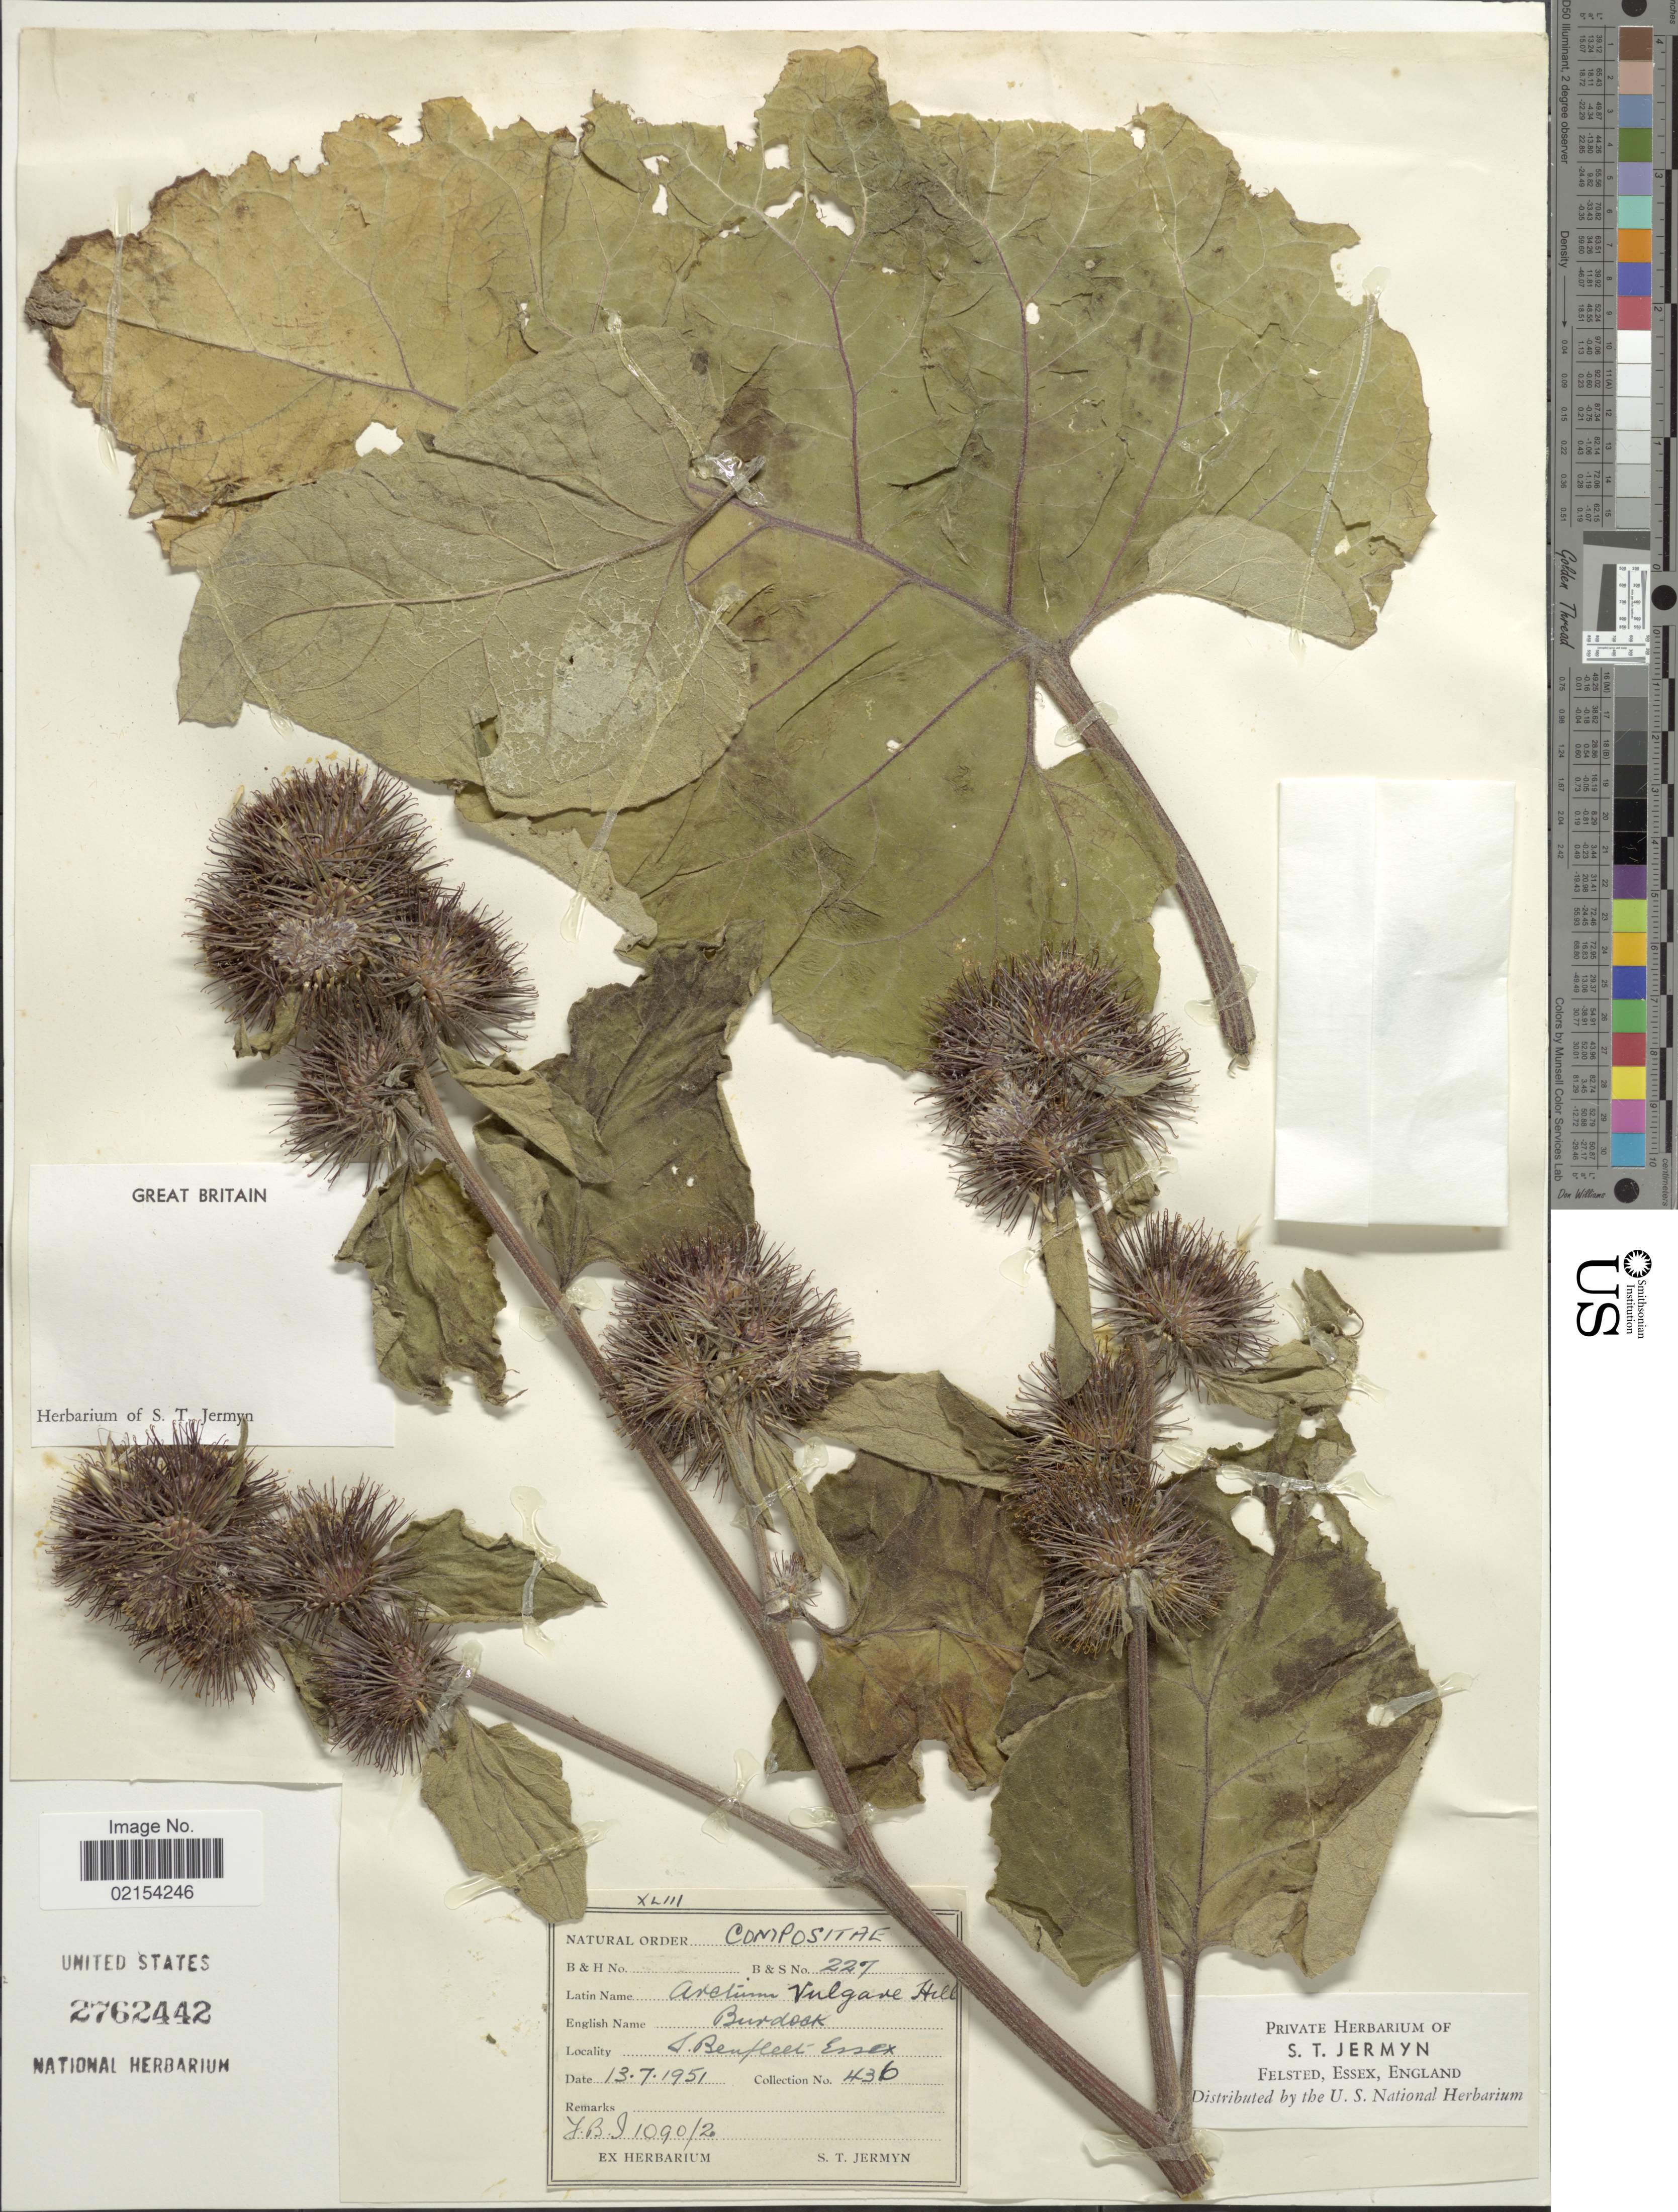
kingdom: Plantae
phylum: Tracheophyta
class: Magnoliopsida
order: Asterales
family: Asteraceae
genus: Arctium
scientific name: Arctium lappa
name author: L.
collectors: S. Jermyn (herbarium)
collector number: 436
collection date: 1951-07-13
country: United Kingdom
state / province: England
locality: S. Benfleet-Essex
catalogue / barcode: US 2762442